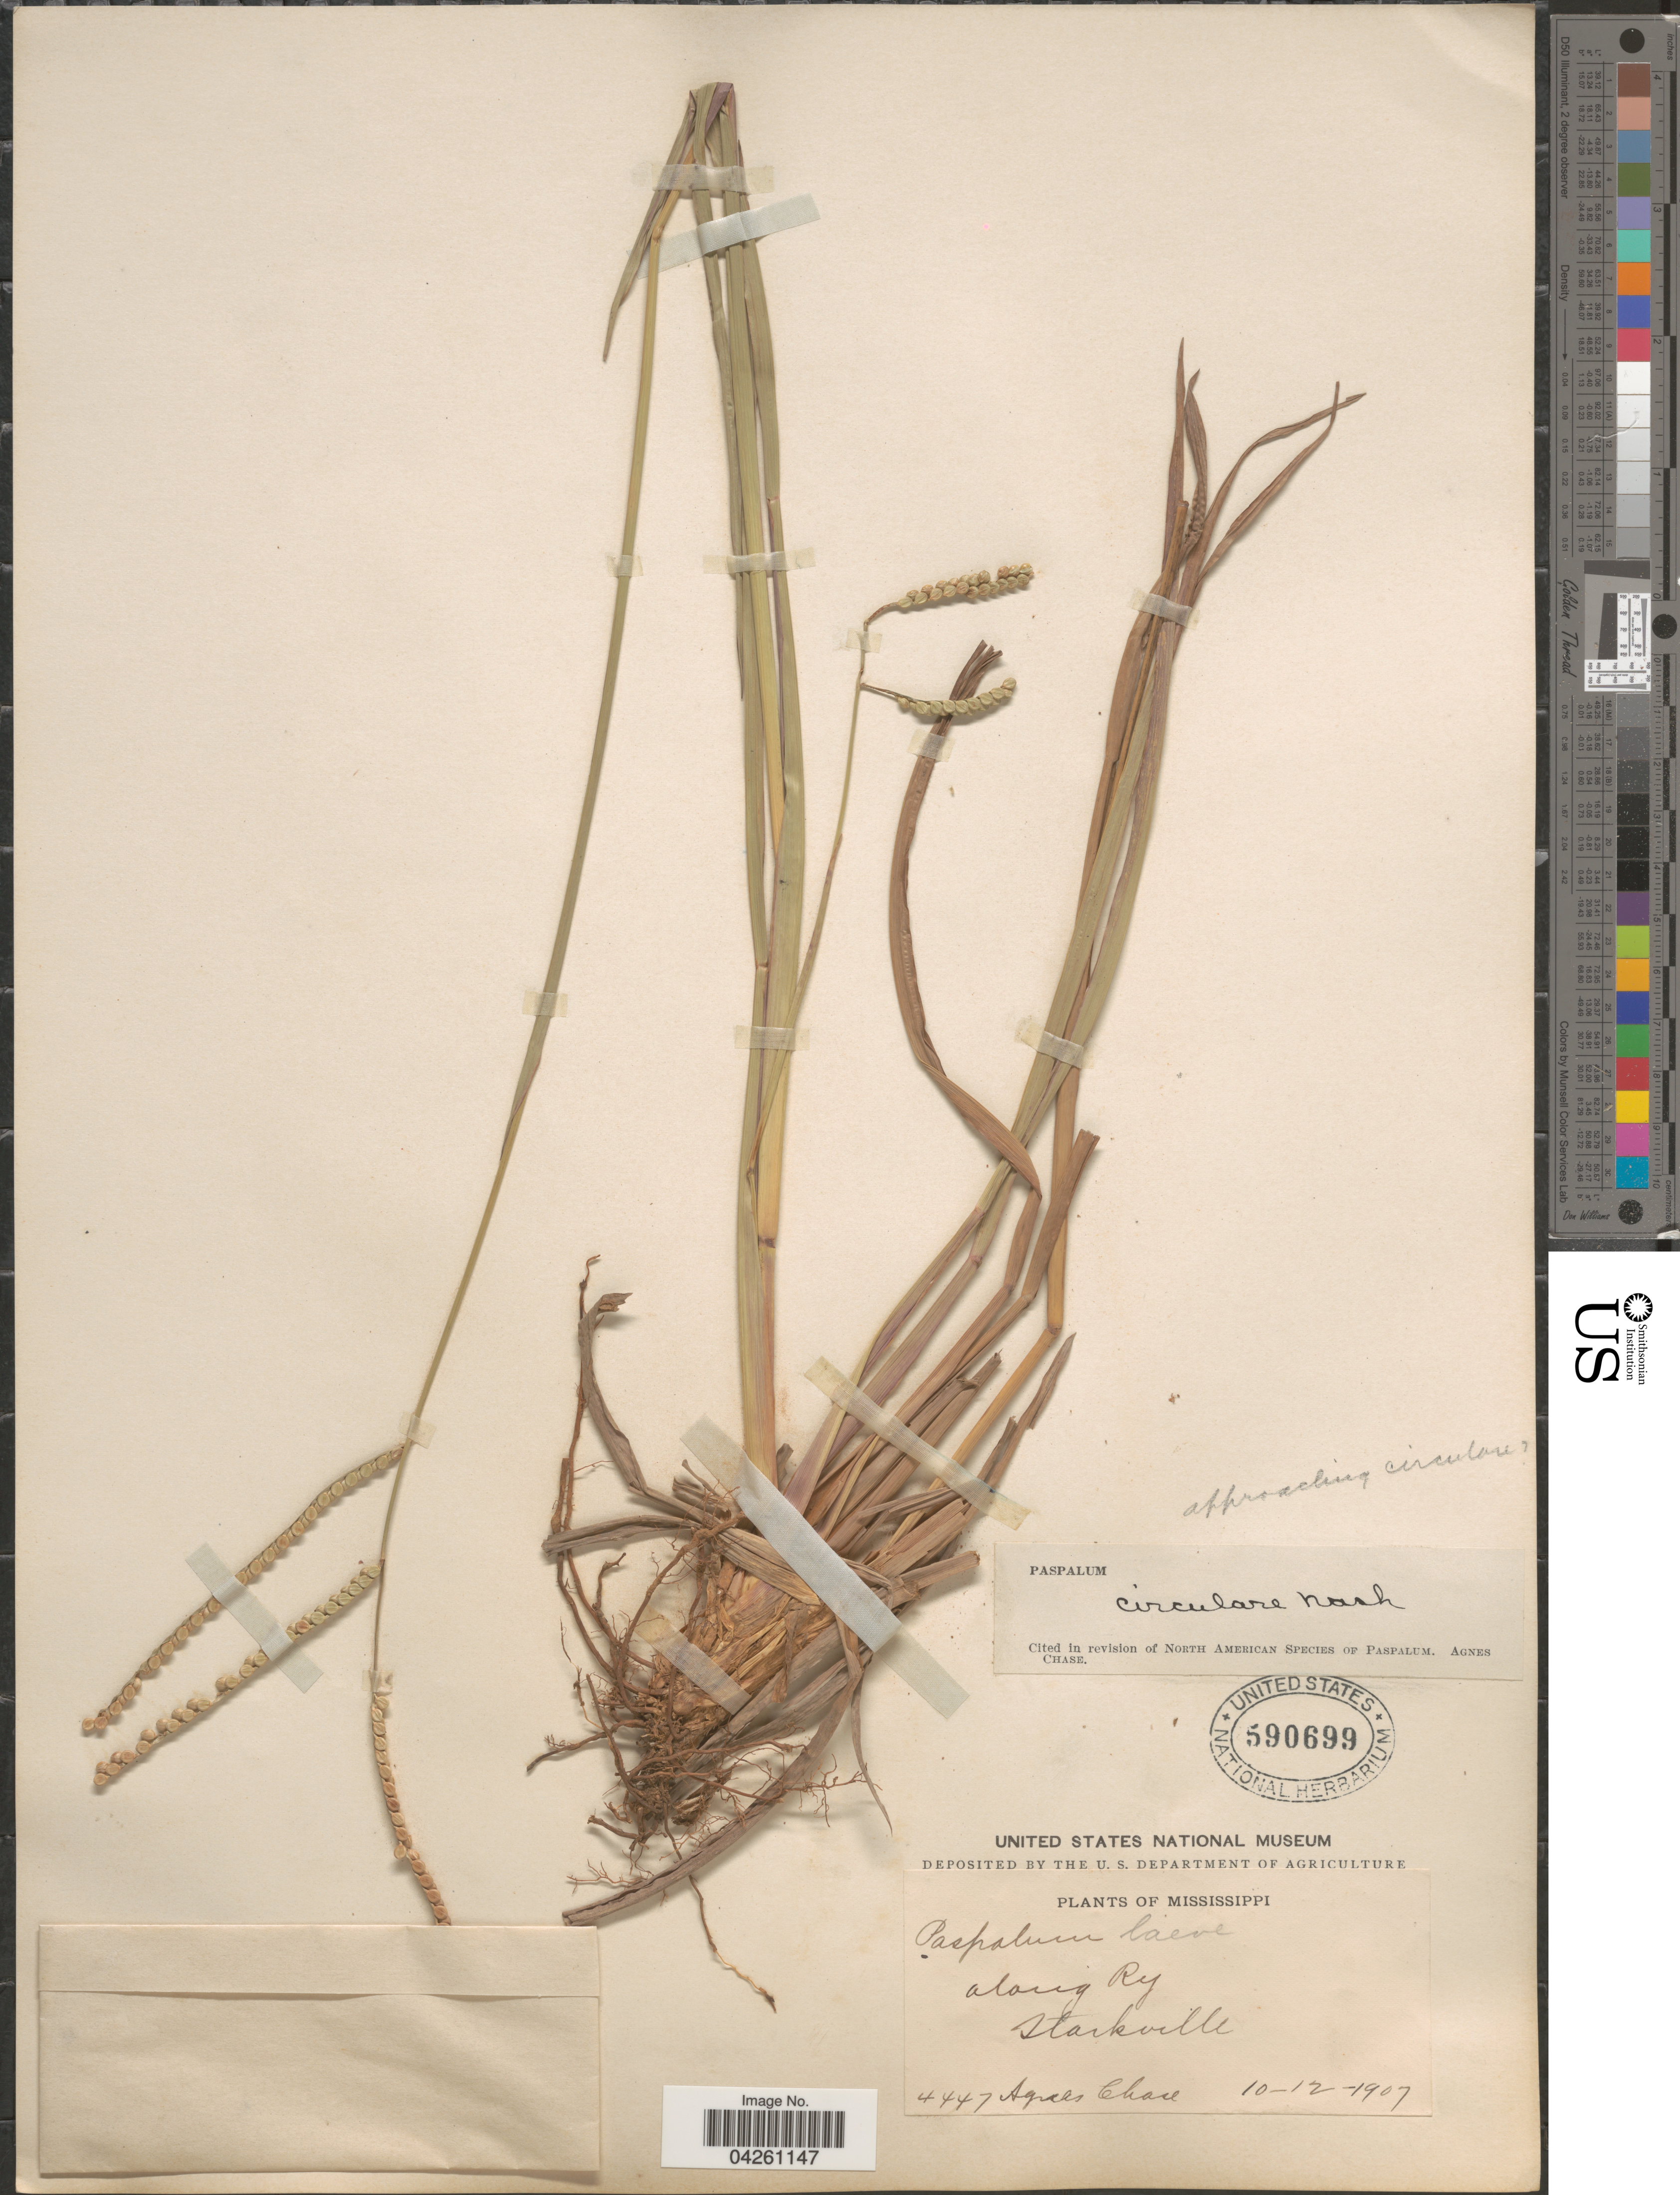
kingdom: Plantae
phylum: Tracheophyta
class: Liliopsida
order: Poales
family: Poaceae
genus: Paspalum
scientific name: Paspalum circulare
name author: Nash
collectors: A. Chase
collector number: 4447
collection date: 1907-10-12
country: United States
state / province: Mississippi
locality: Along Ry. Starkville.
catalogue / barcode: US 590699